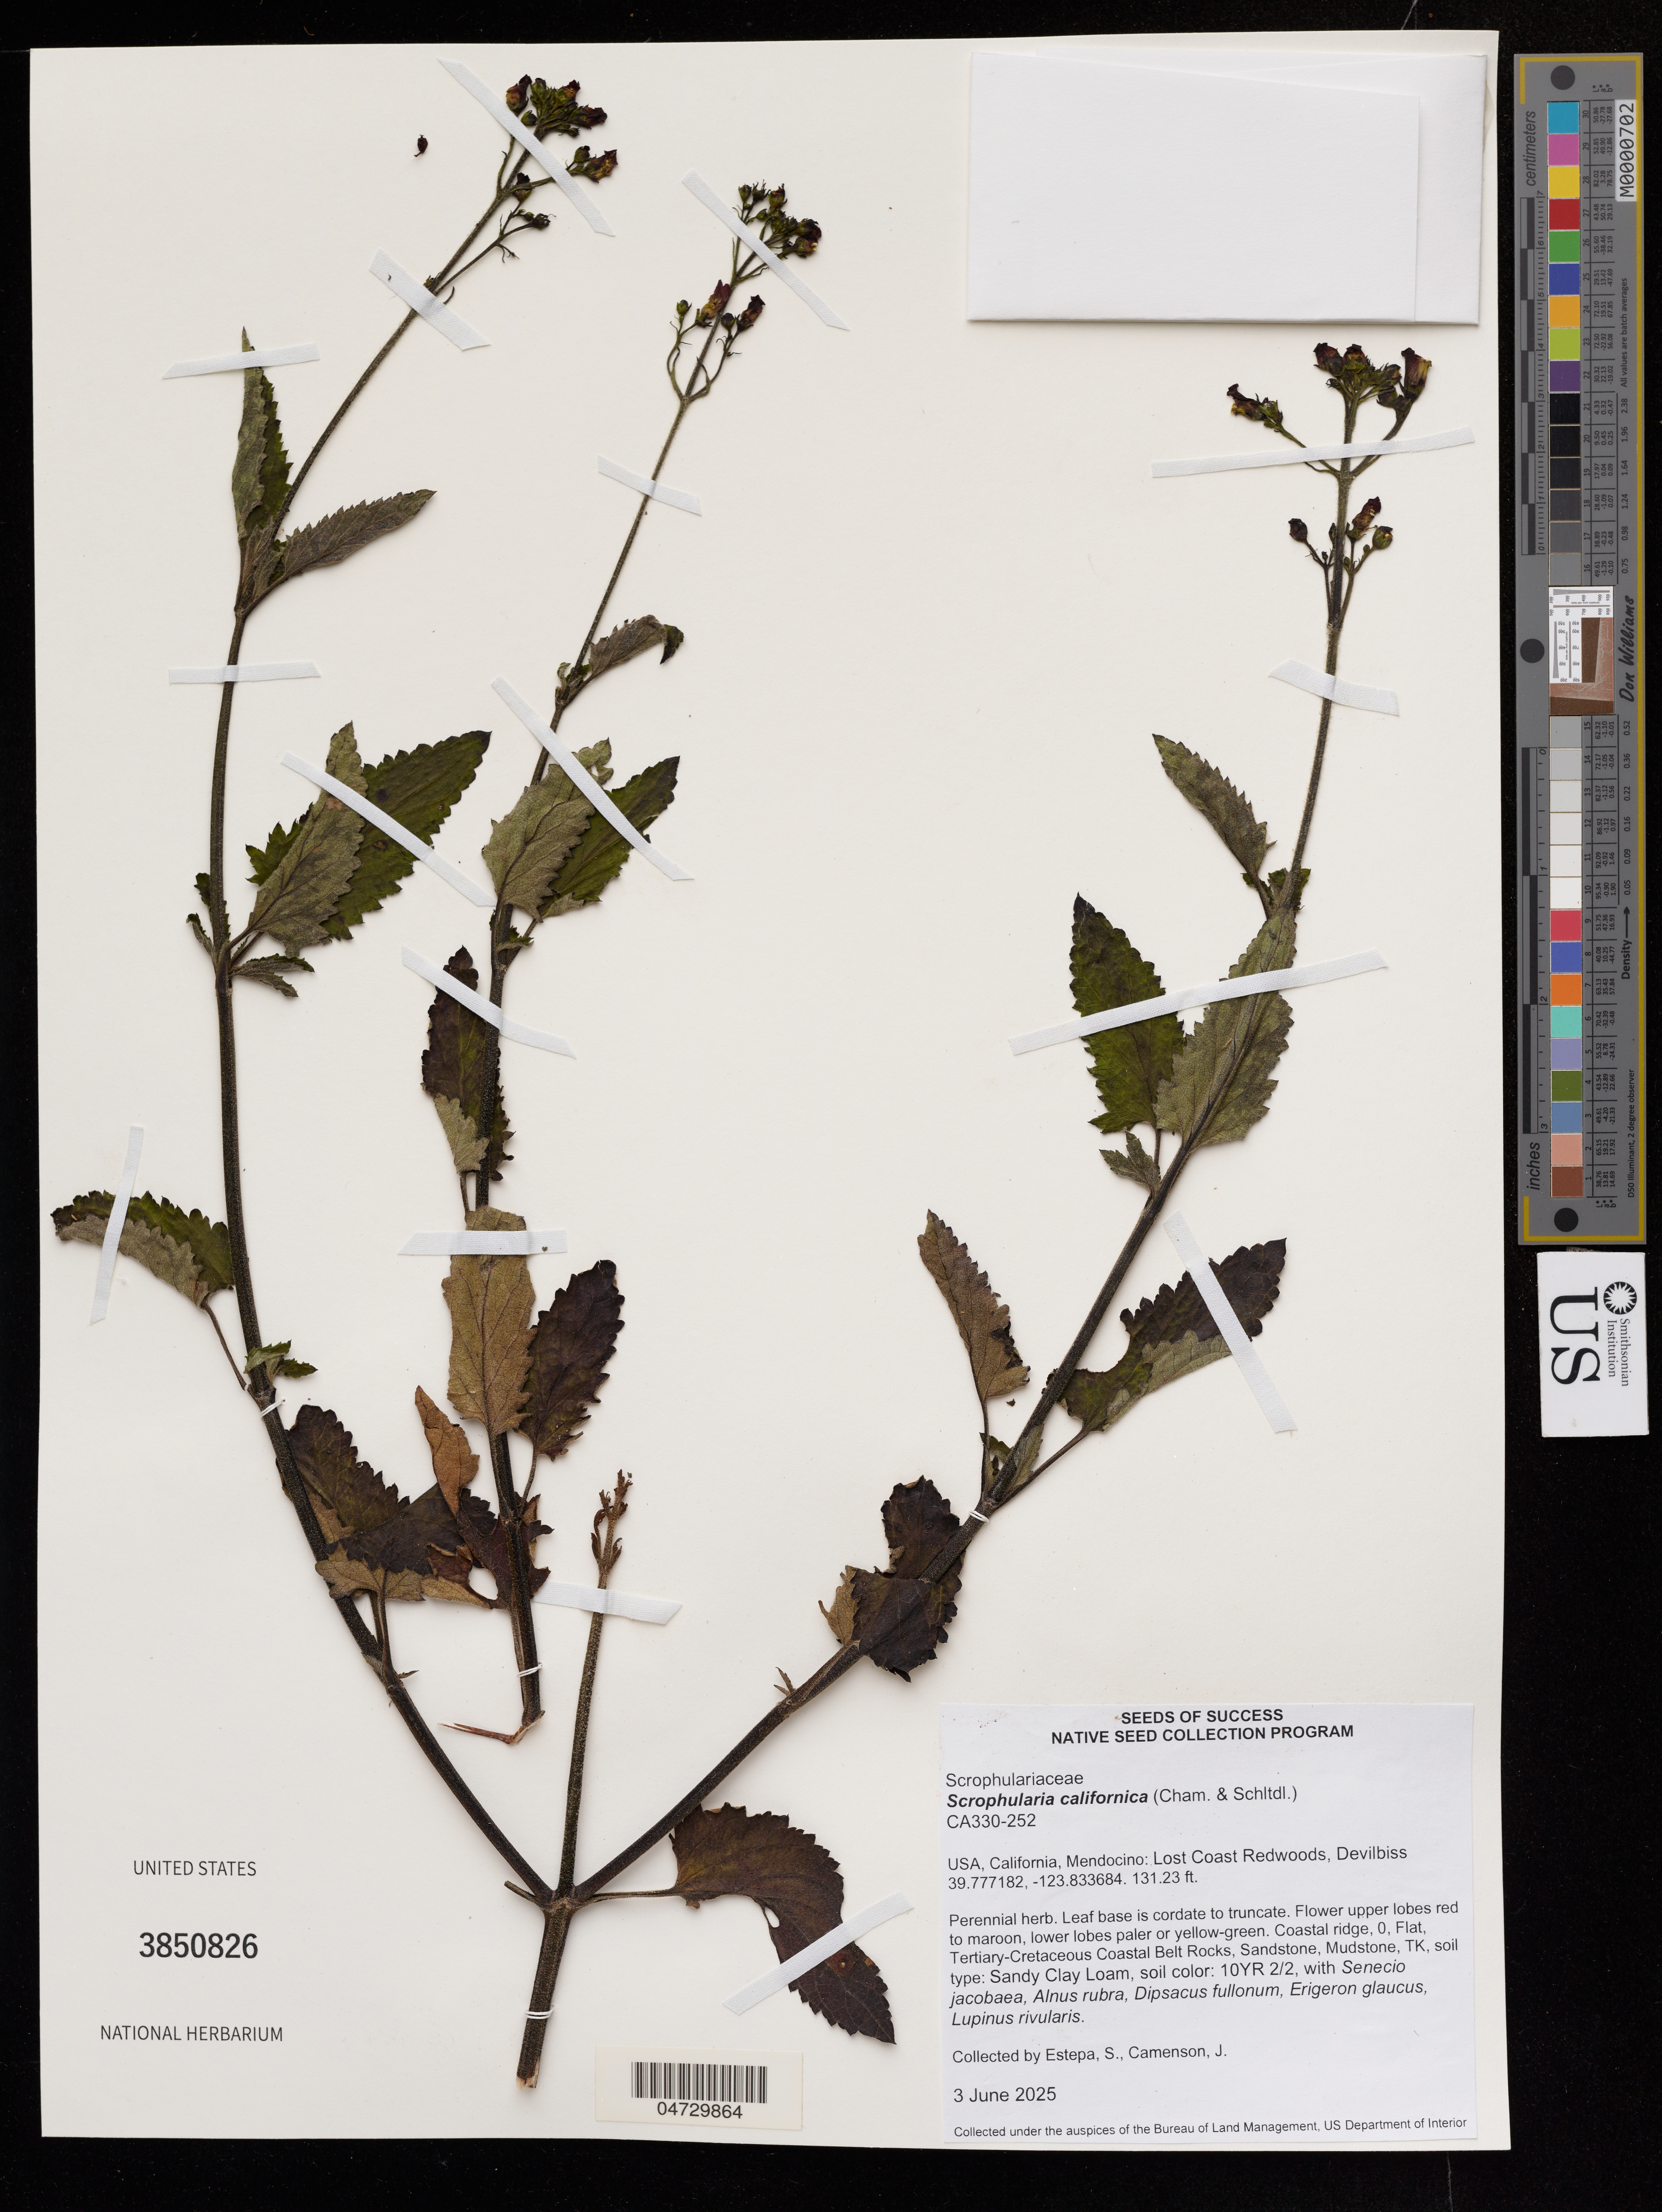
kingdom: Plantae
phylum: Tracheophyta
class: Magnoliopsida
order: Lamiales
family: Scrophulariaceae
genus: Scrophularia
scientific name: Scrophularia californica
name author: Cham. & Schltdl.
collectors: S. Estepa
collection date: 2025-06-03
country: United States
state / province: California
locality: Mendocino: Lost Coast Redwoods, Devilbiss.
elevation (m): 40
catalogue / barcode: US 3850826